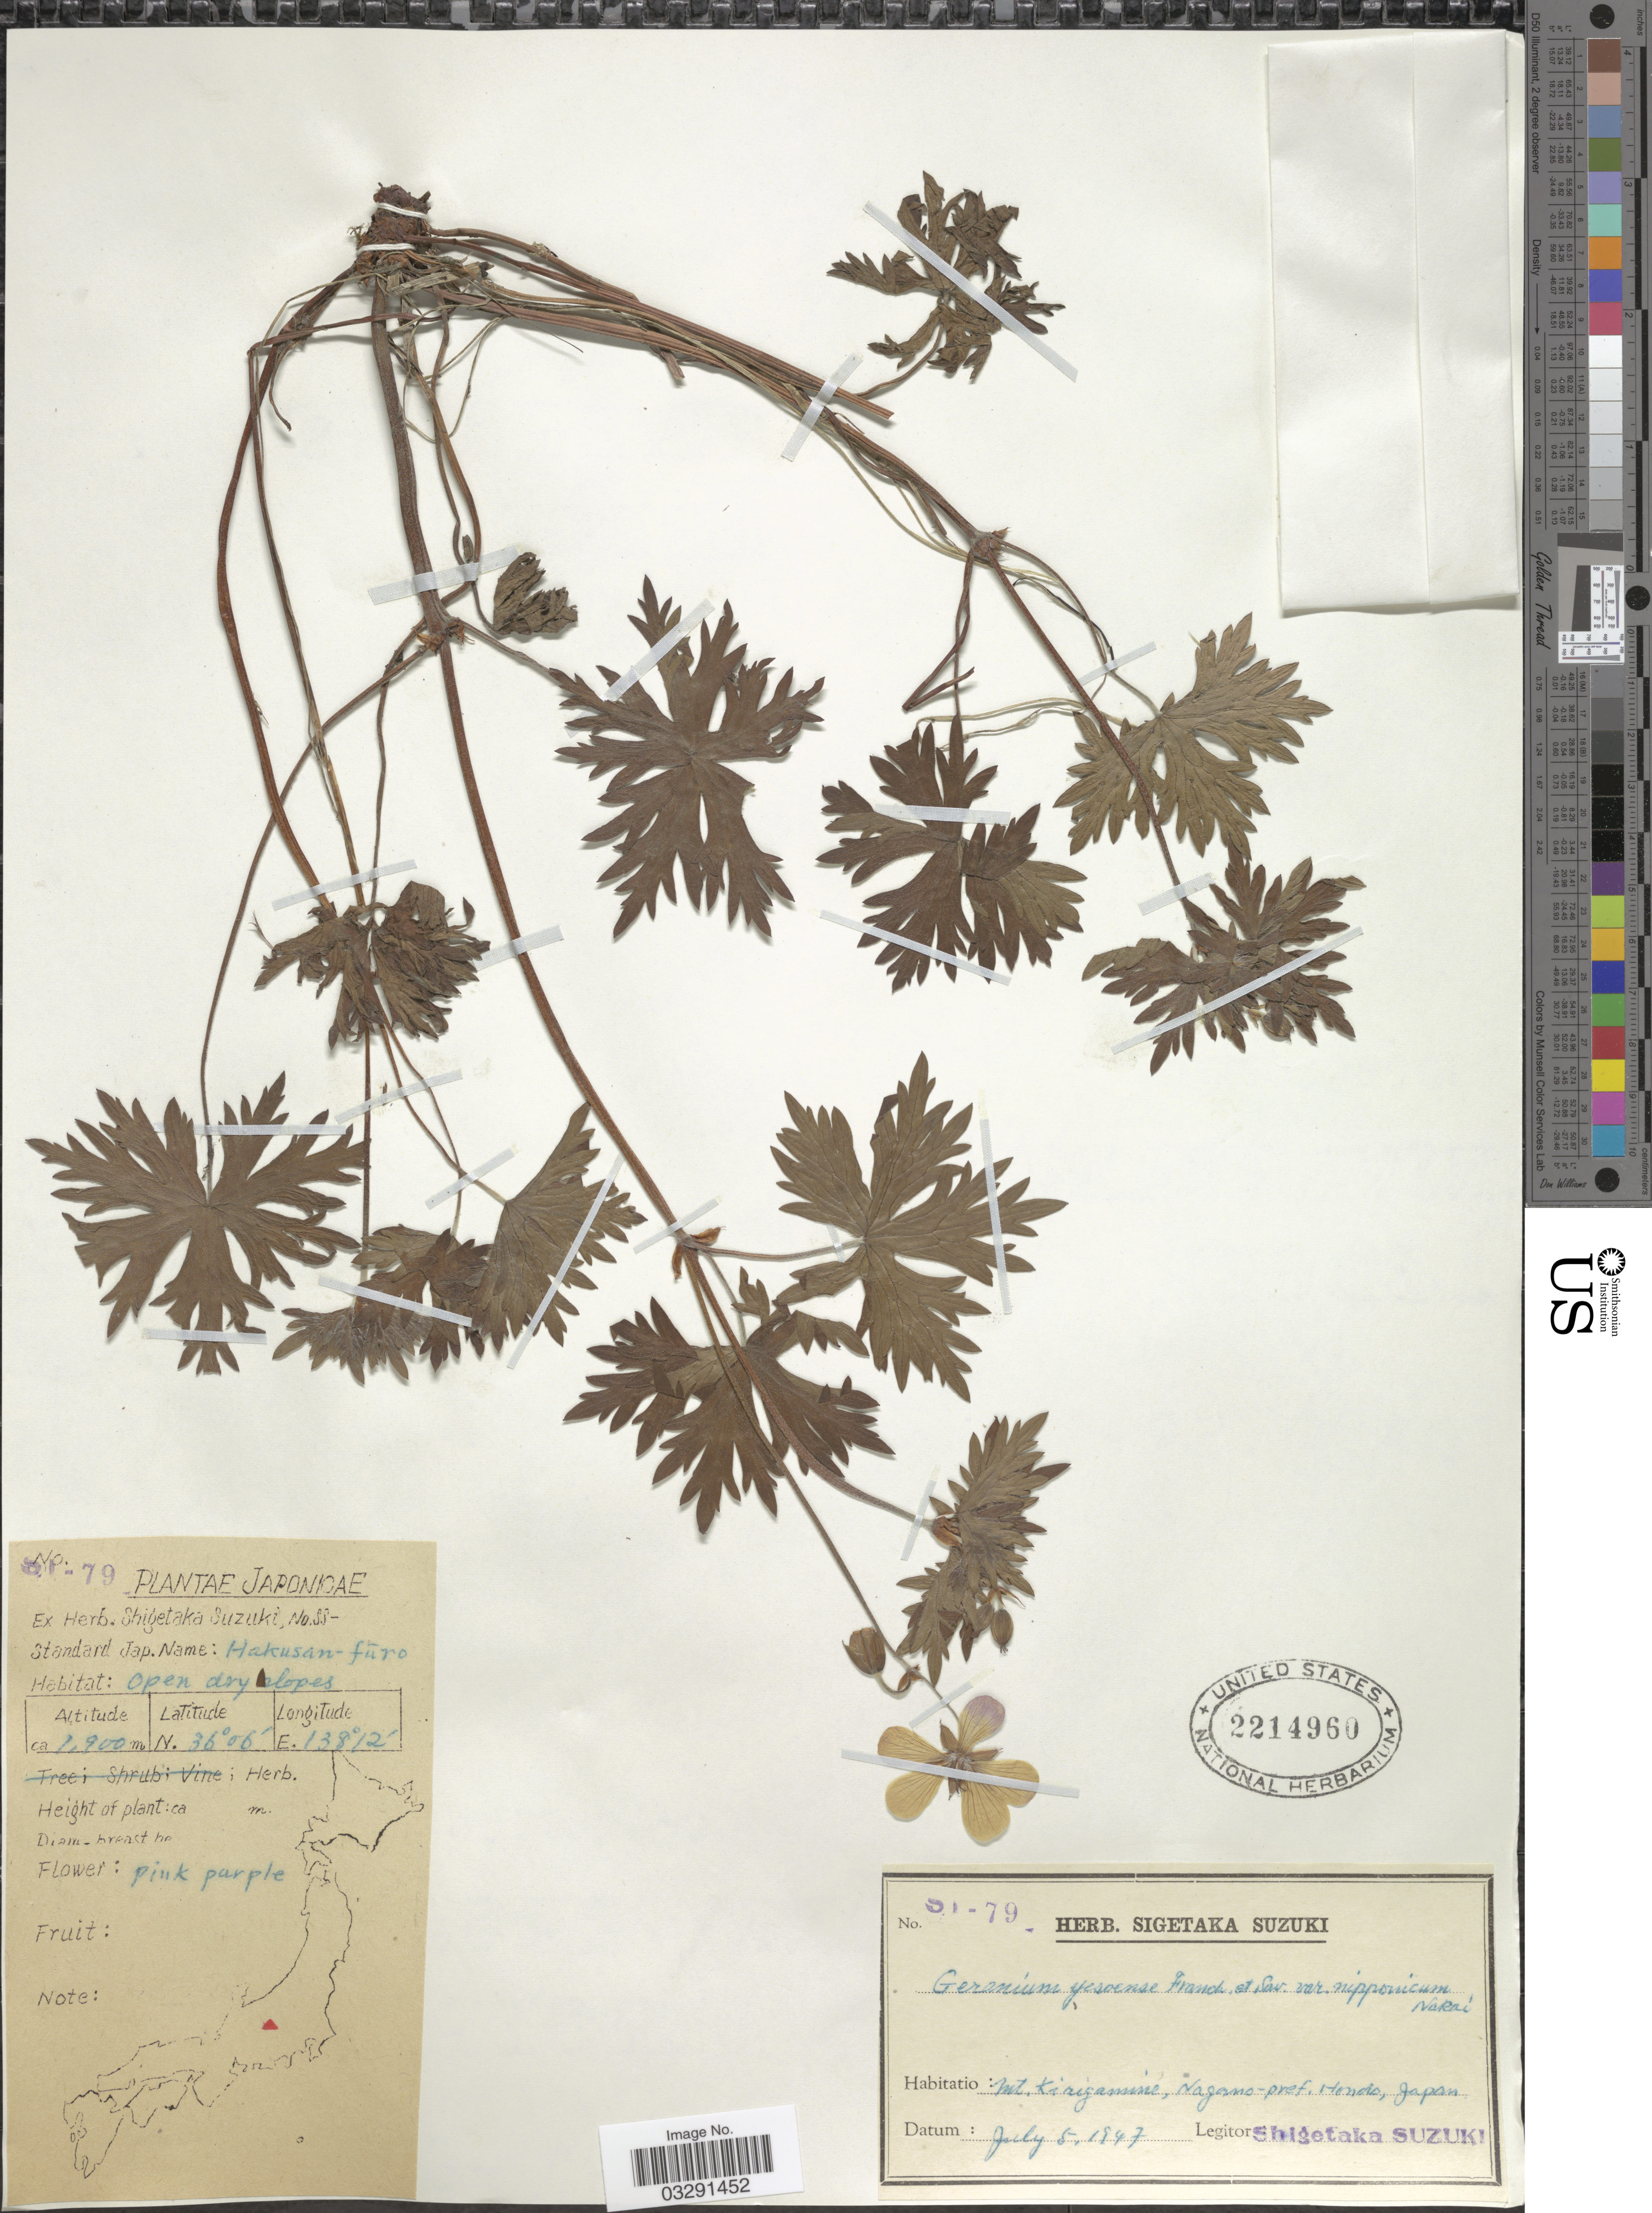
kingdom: Plantae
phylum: Tracheophyta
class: Magnoliopsida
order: Geraniales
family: Geraniaceae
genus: Geranium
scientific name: Geranium yesoense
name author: Franch. & Sav.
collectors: S. Suzuki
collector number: SI-79*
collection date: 1947-07-05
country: Japan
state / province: Nagano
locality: Mt. Kirigamine, Nagano-pref. Hondo.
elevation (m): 1900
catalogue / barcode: US 2214960